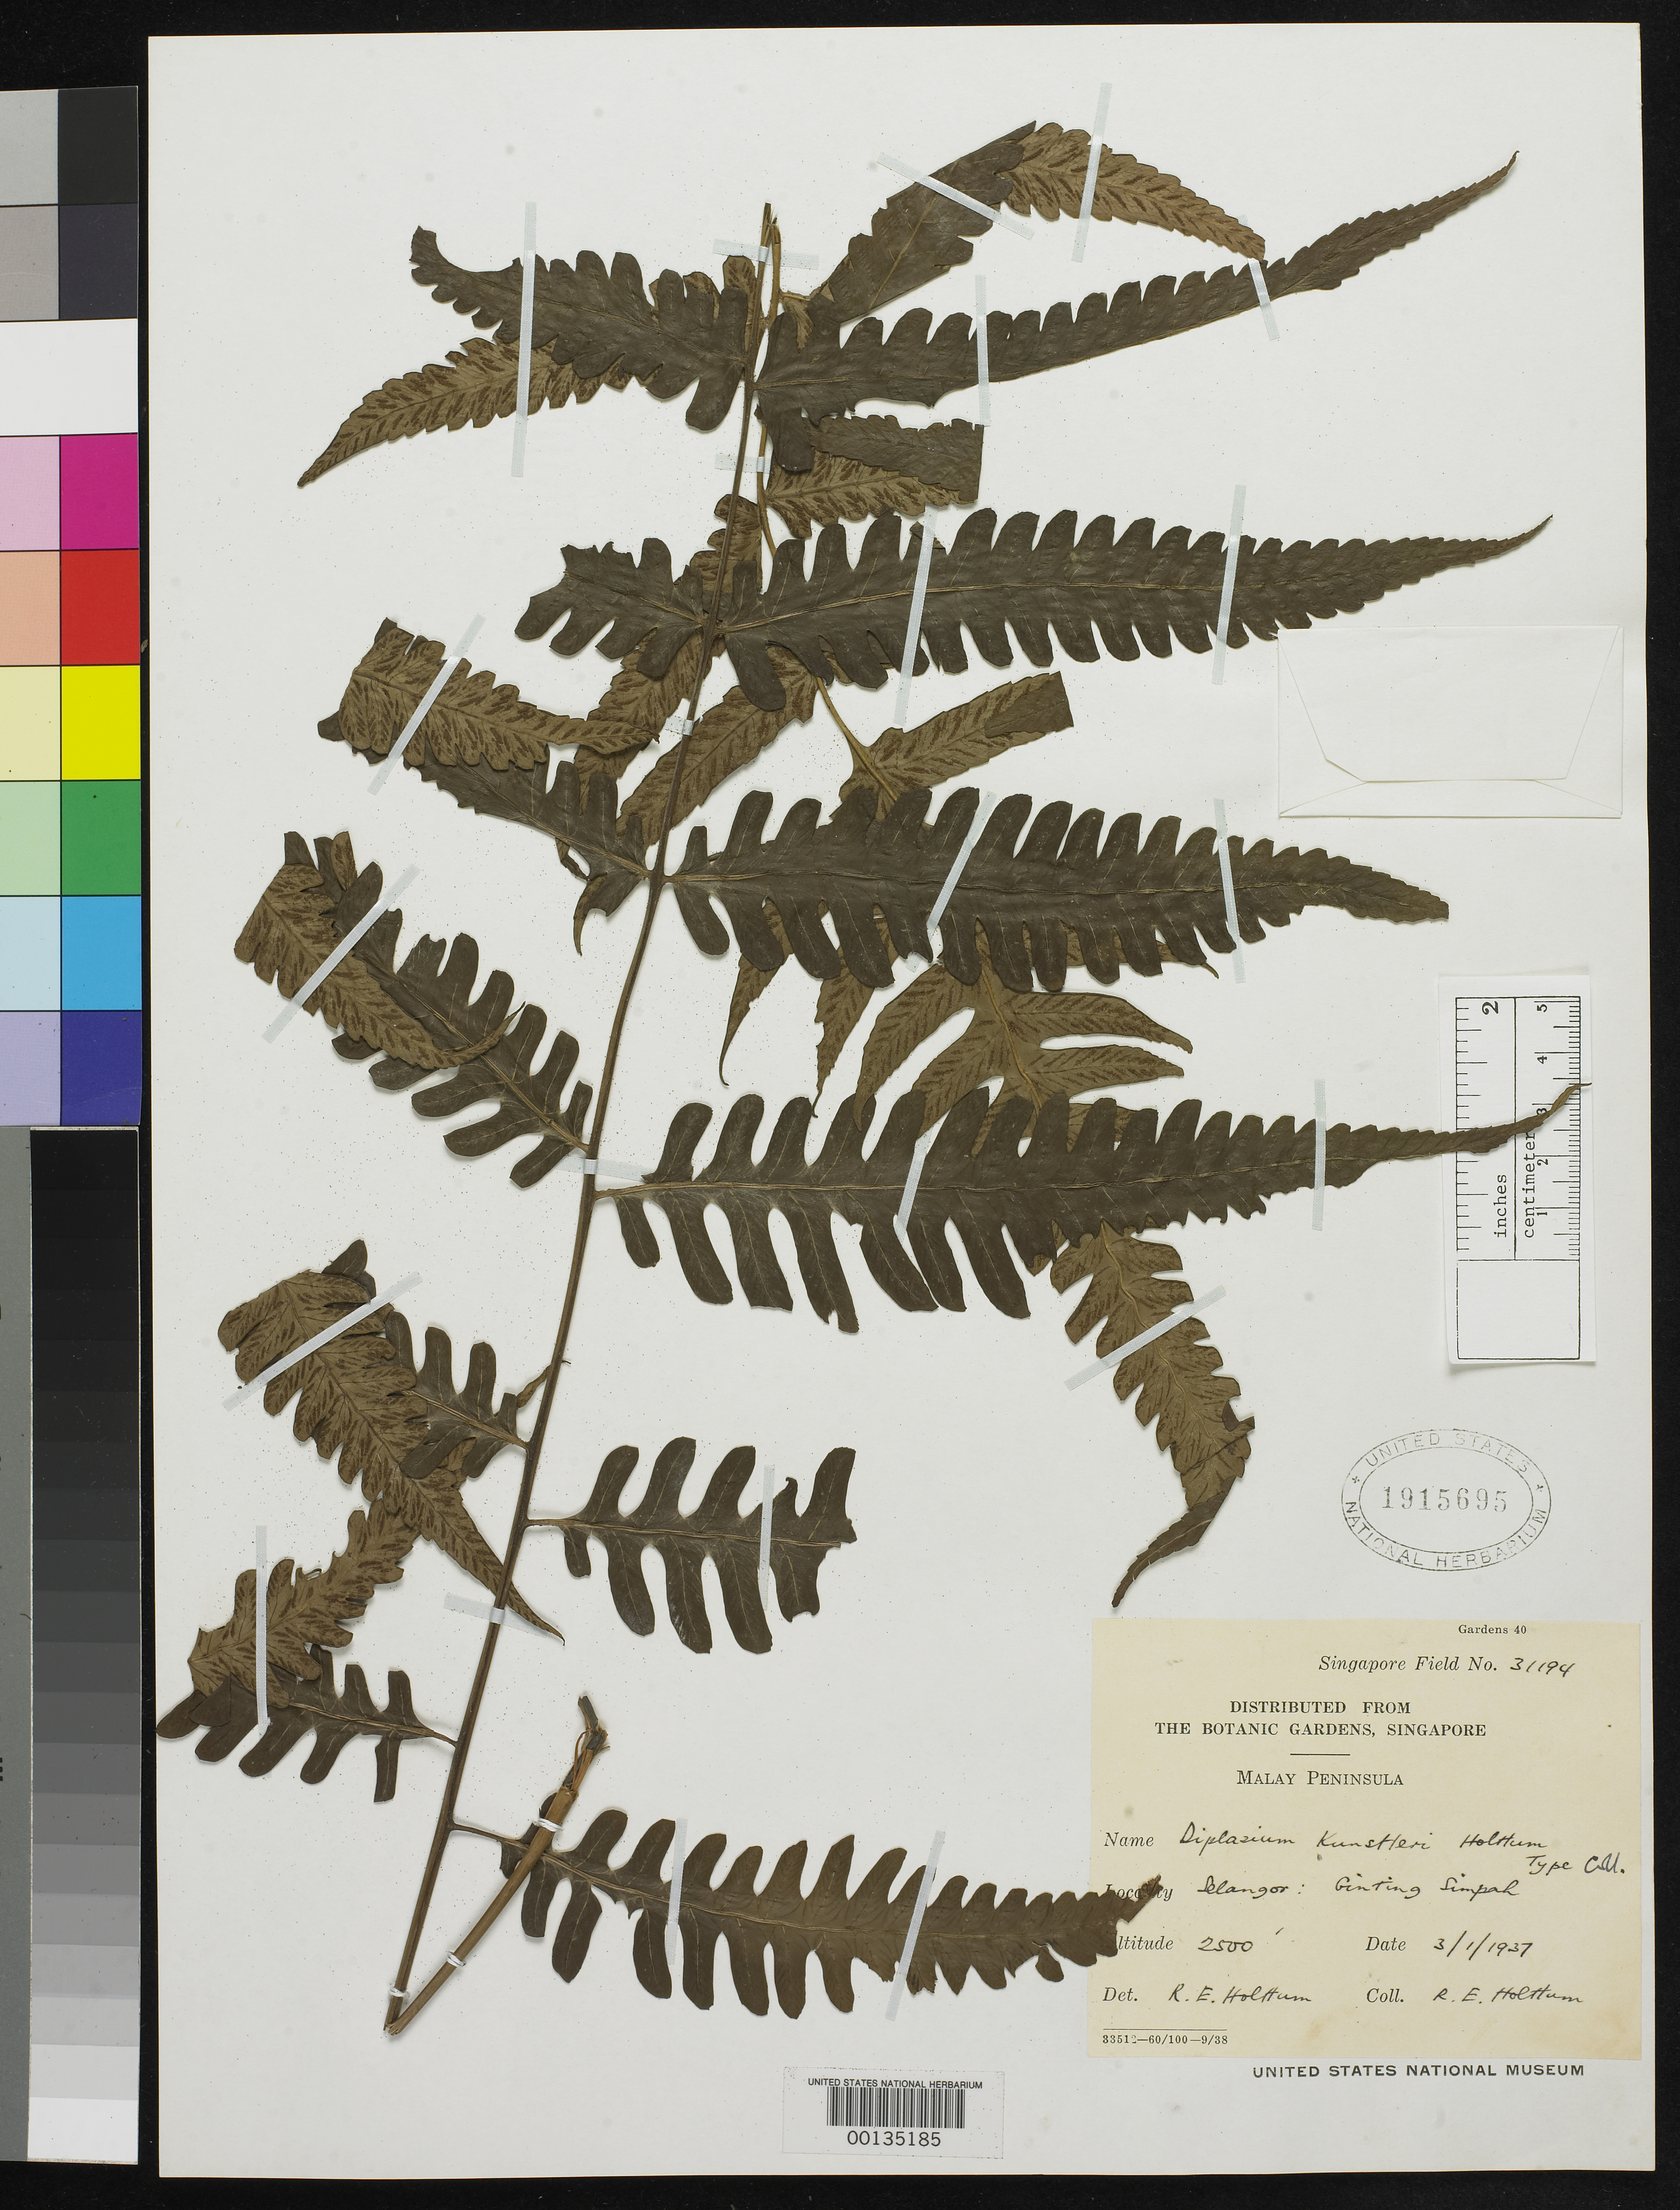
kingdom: Plantae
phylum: Tracheophyta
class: Polypodiopsida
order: Polypodiales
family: Athyriaceae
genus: Diplazium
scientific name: Diplazium kunstleri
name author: Holttum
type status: Type Collection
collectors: R. E. Holttum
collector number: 31194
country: Malaysia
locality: Straits settlements. [Malay Peninsula]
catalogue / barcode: US 1915695